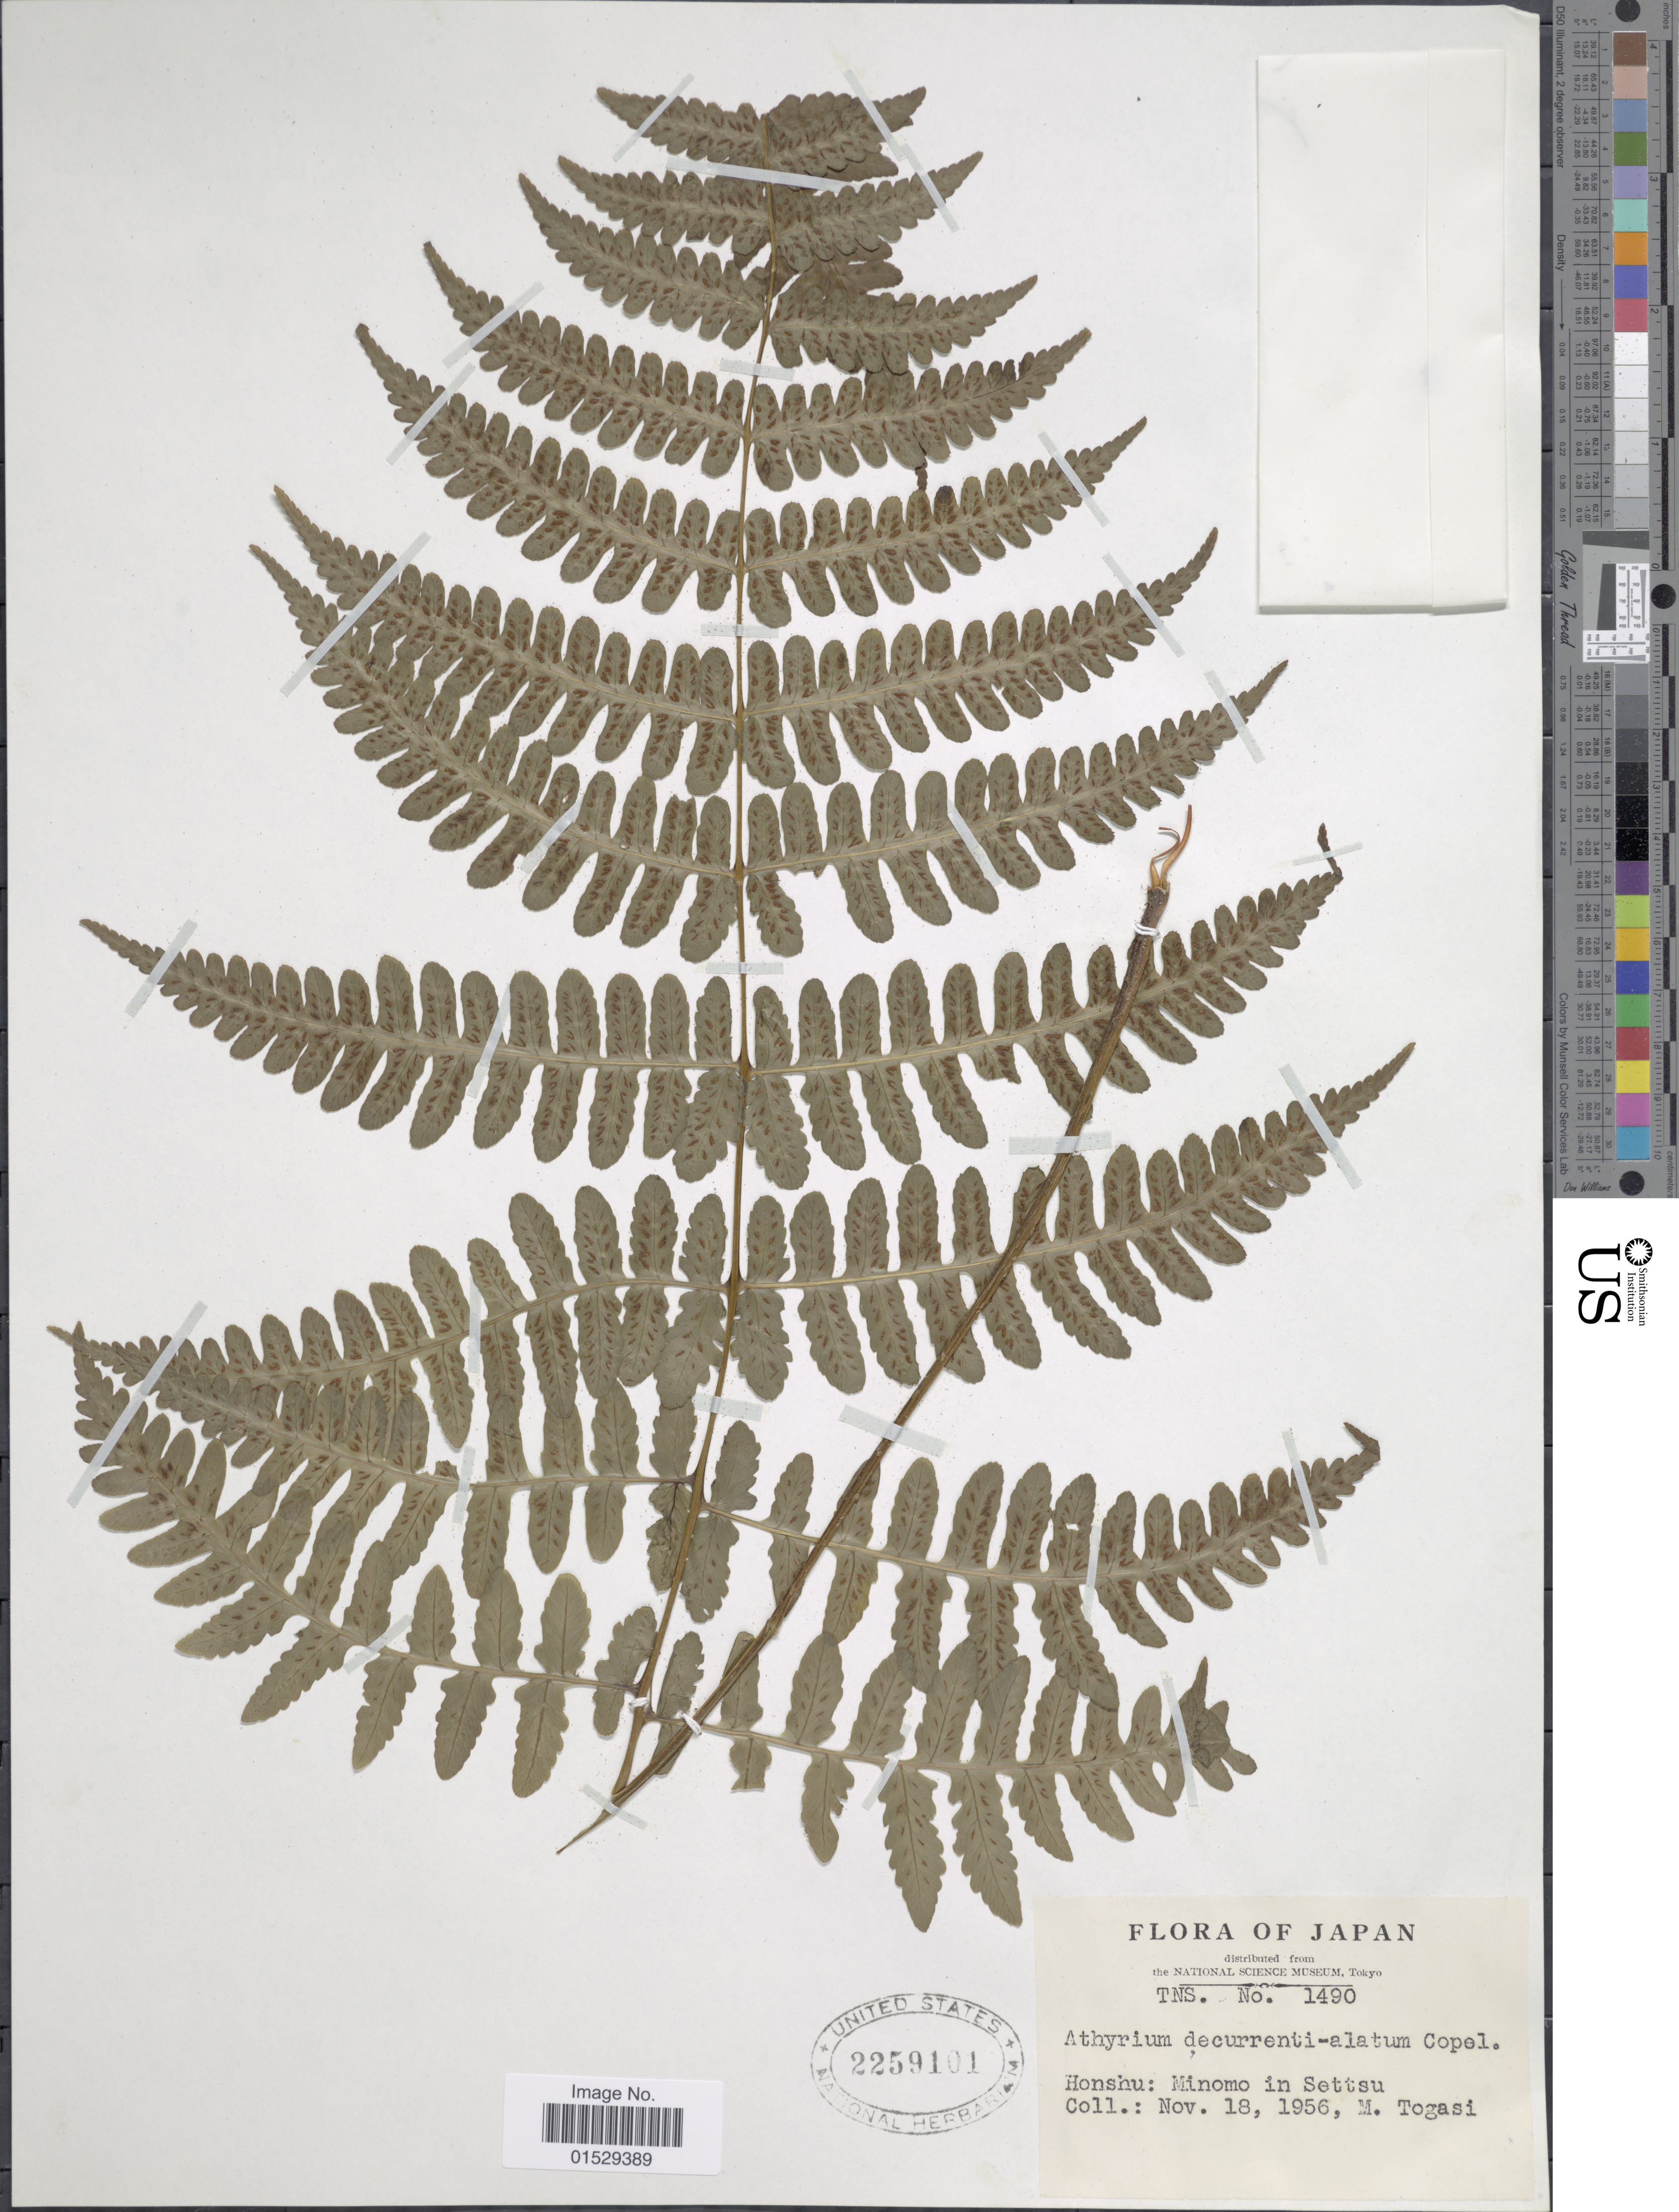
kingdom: Plantae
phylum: Tracheophyta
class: Polypodiopsida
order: Polypodiales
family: Athyriaceae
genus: Cornopteris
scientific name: Cornopteris decurrentialata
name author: (Hook.) Nakai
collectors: M. Togasi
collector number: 1490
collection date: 1956-11-18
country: Japan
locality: Honshu: Minomo in Settsu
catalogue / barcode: US 2259101